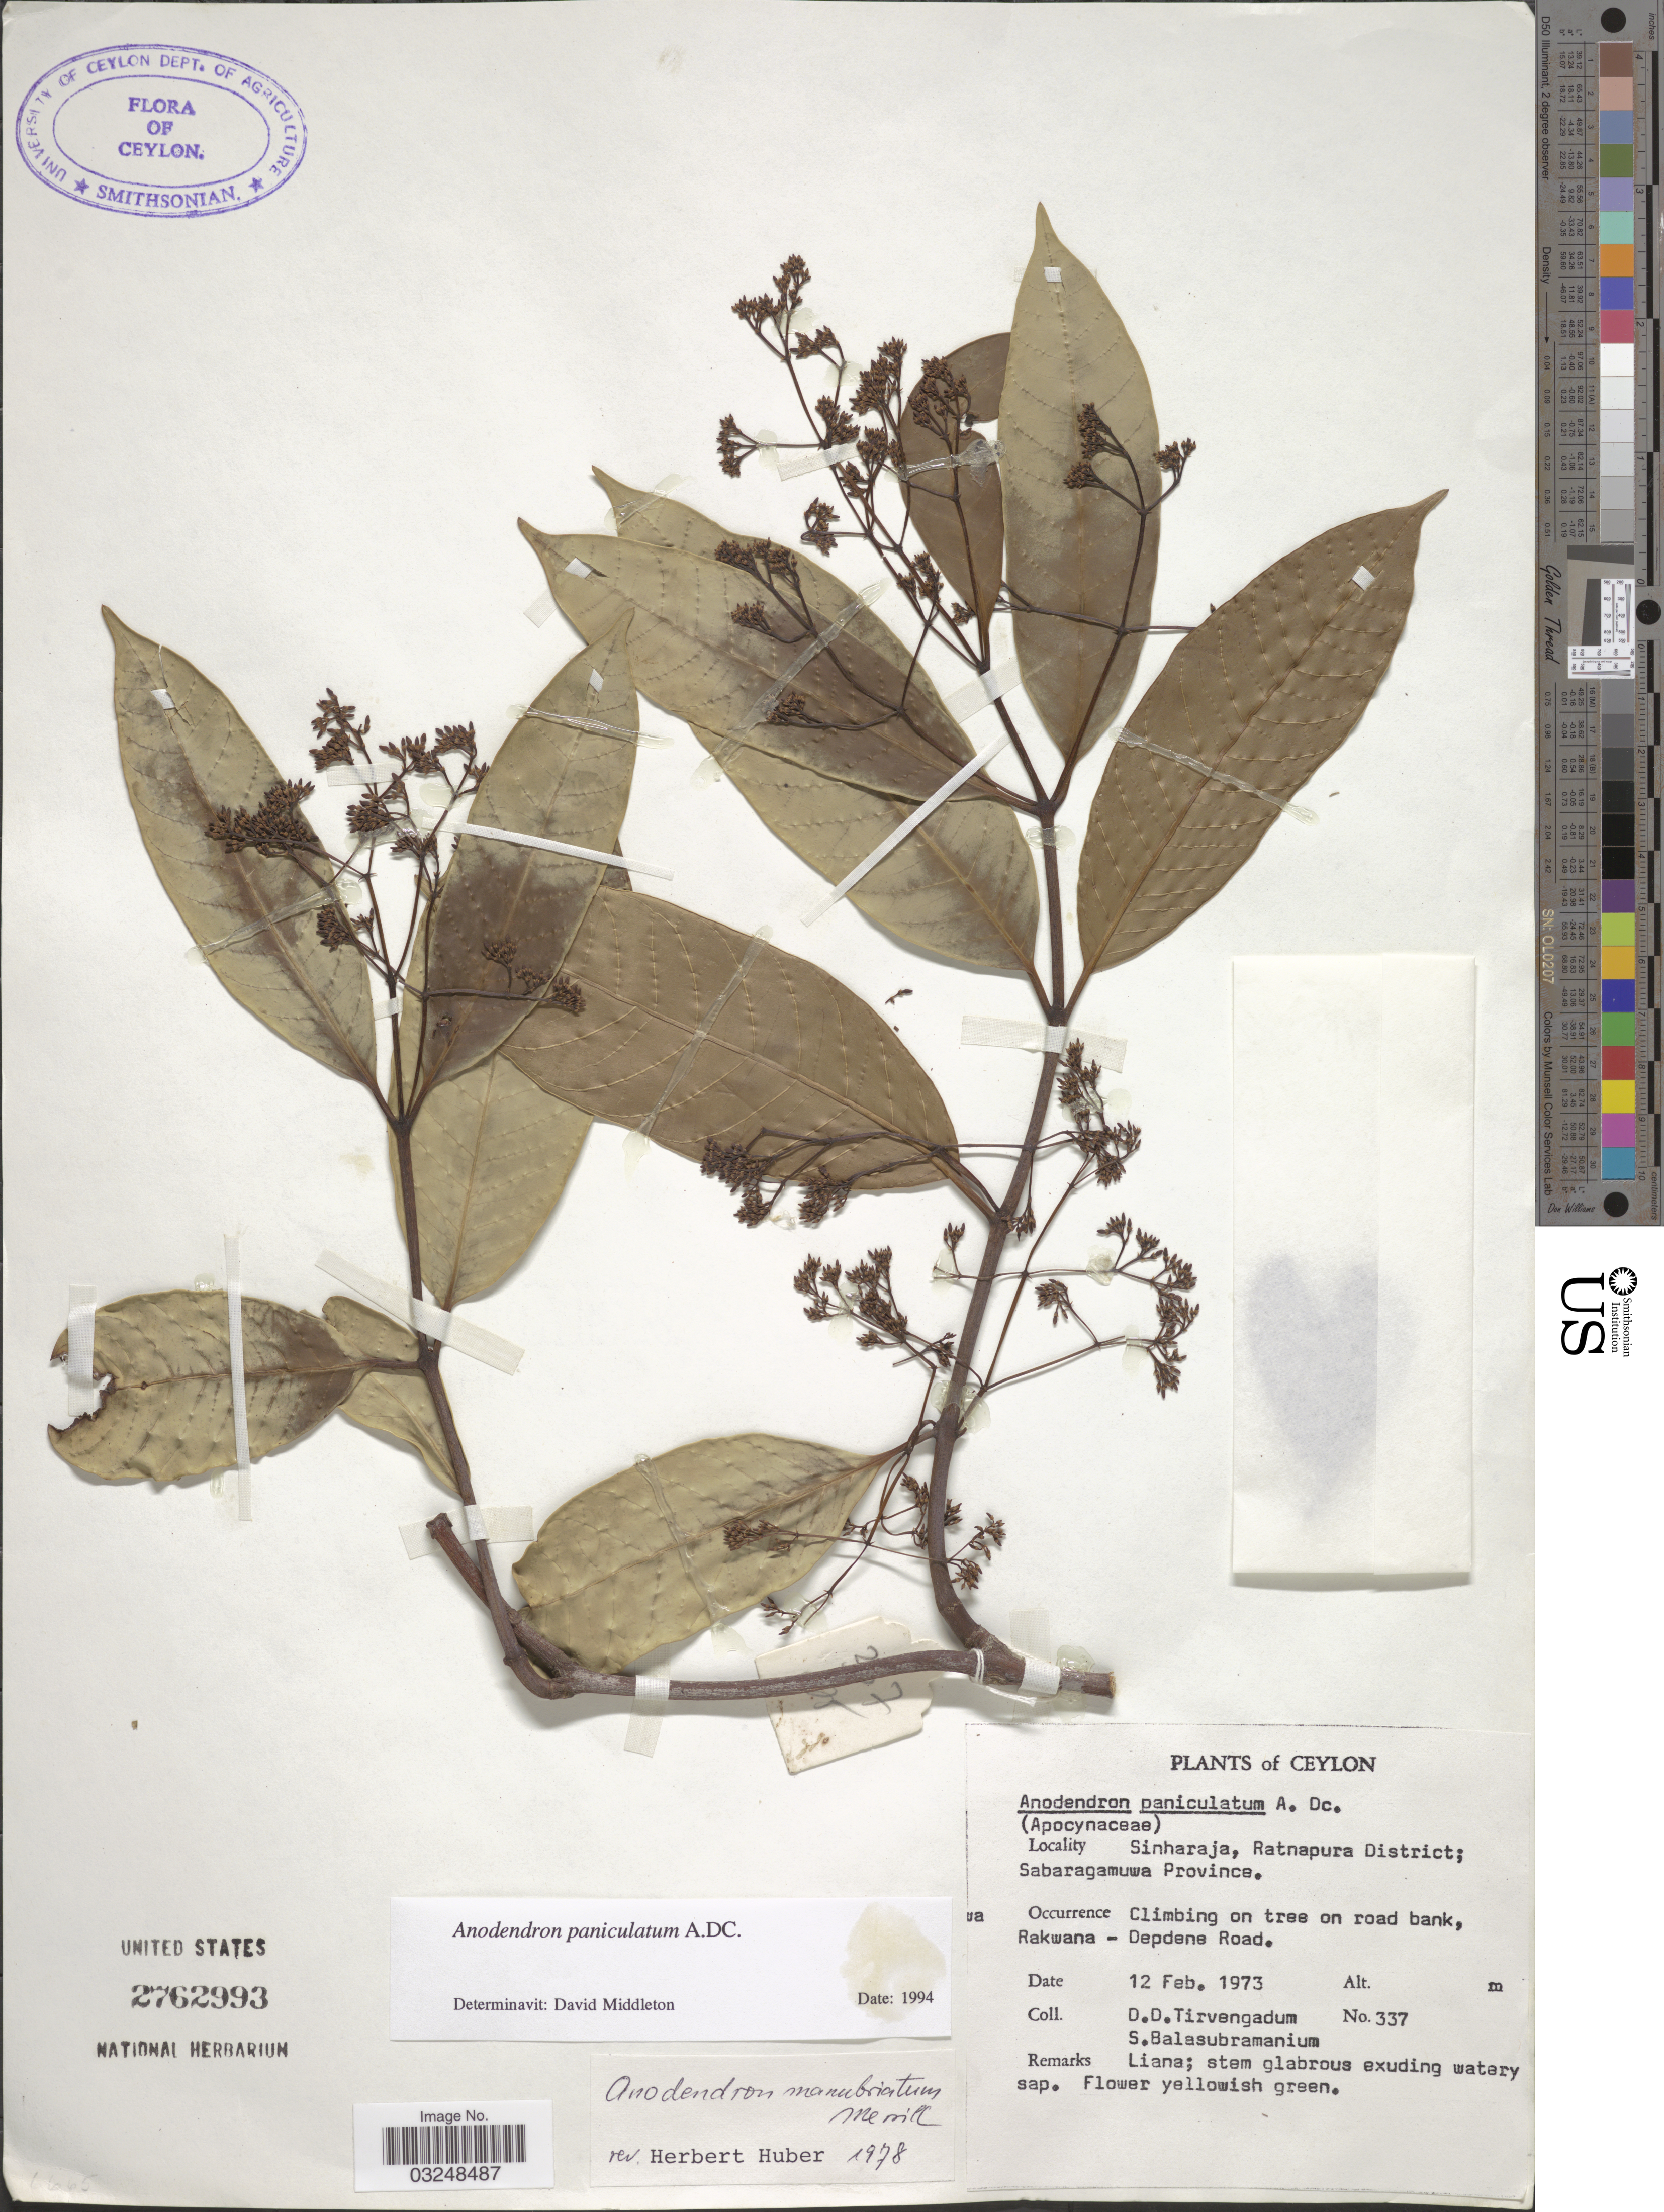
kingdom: Plantae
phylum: Tracheophyta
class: Magnoliopsida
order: Gentianales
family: Apocynaceae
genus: Anodendron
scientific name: Anodendron paniculatum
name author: A. DC.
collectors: D. Tirvengadum & S. Balasubramanium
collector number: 337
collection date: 1973-02-12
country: Sri Lanka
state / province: Sabaragamuwa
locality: Ceylon, Sinharaja, Ratnapura District; Sabaragamuwa Province, Climbing on tree on road bank, Rakwana - Depdene Road.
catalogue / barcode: US 2762993